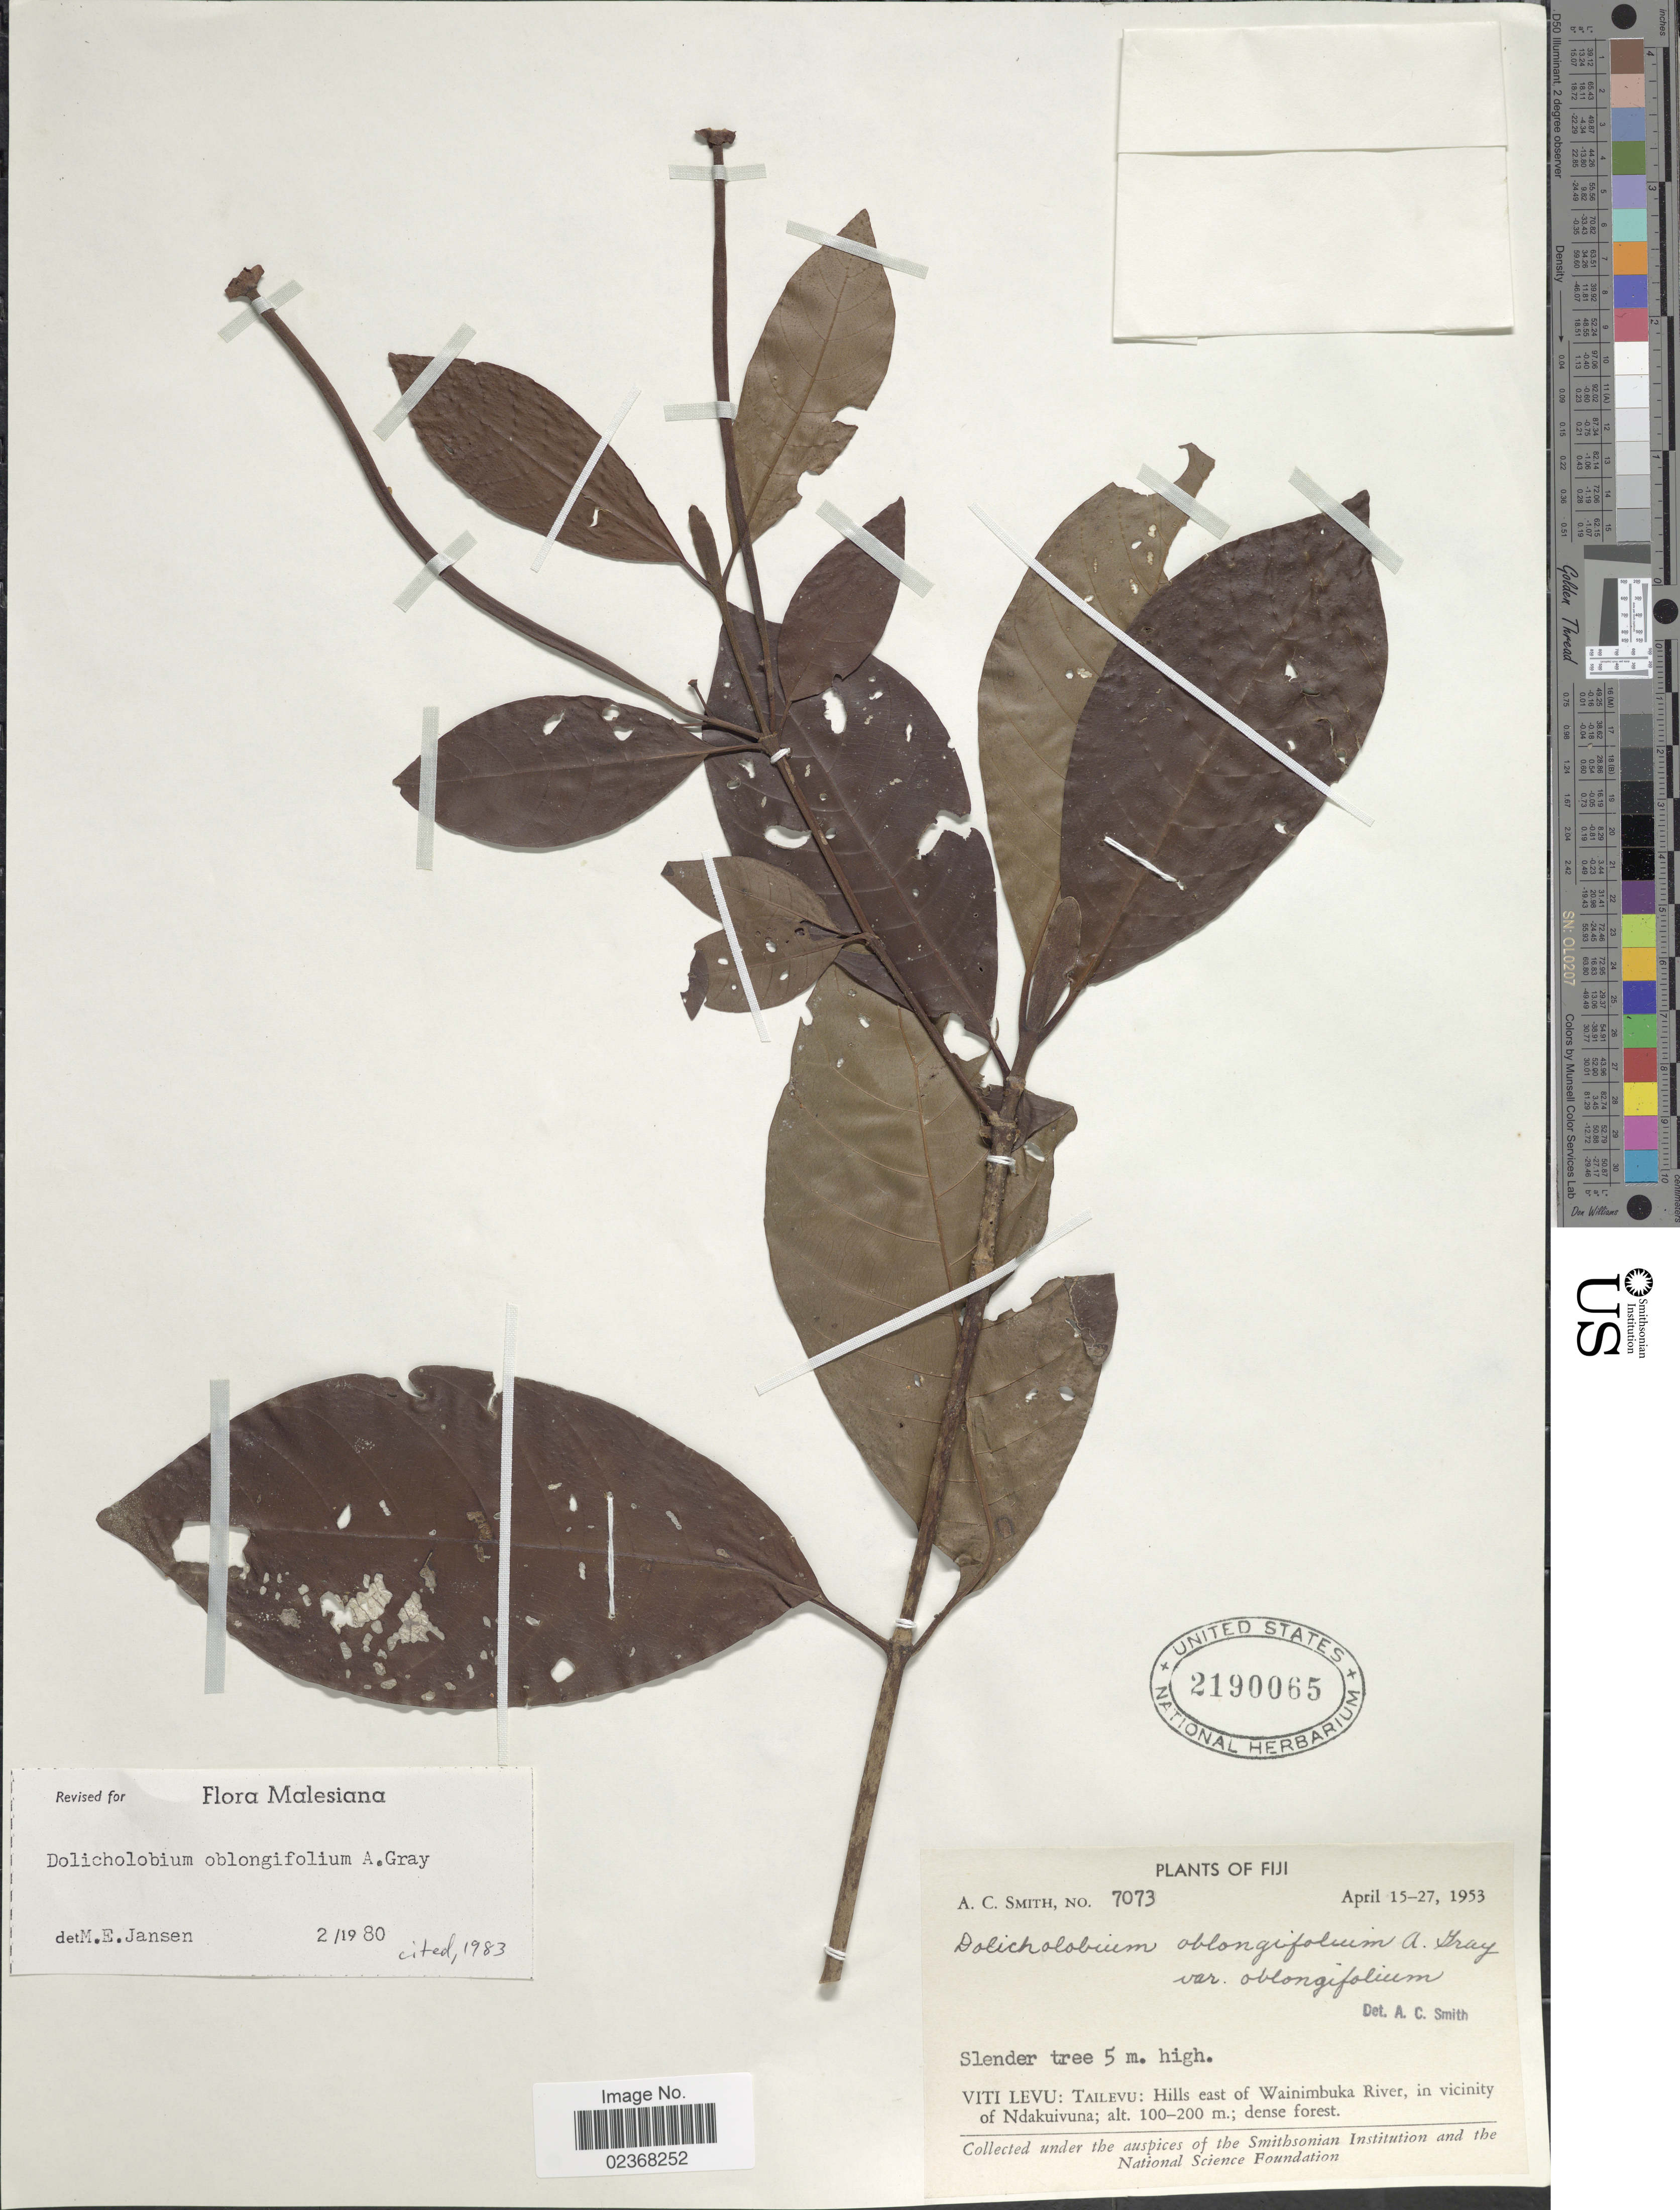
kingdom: Plantae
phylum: Tracheophyta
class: Magnoliopsida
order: Gentianales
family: Rubiaceae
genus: Dolicholobium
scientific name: Dolicholobium oblongifolium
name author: A. Gray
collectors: A. C. Smith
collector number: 7073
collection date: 1953-04-15/1953-04-27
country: Fiji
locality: Viti Levu: Tailevu: Hills east of Wainimbuka River, in vicinity of Ndakuivuna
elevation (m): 100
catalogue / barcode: US 2190065